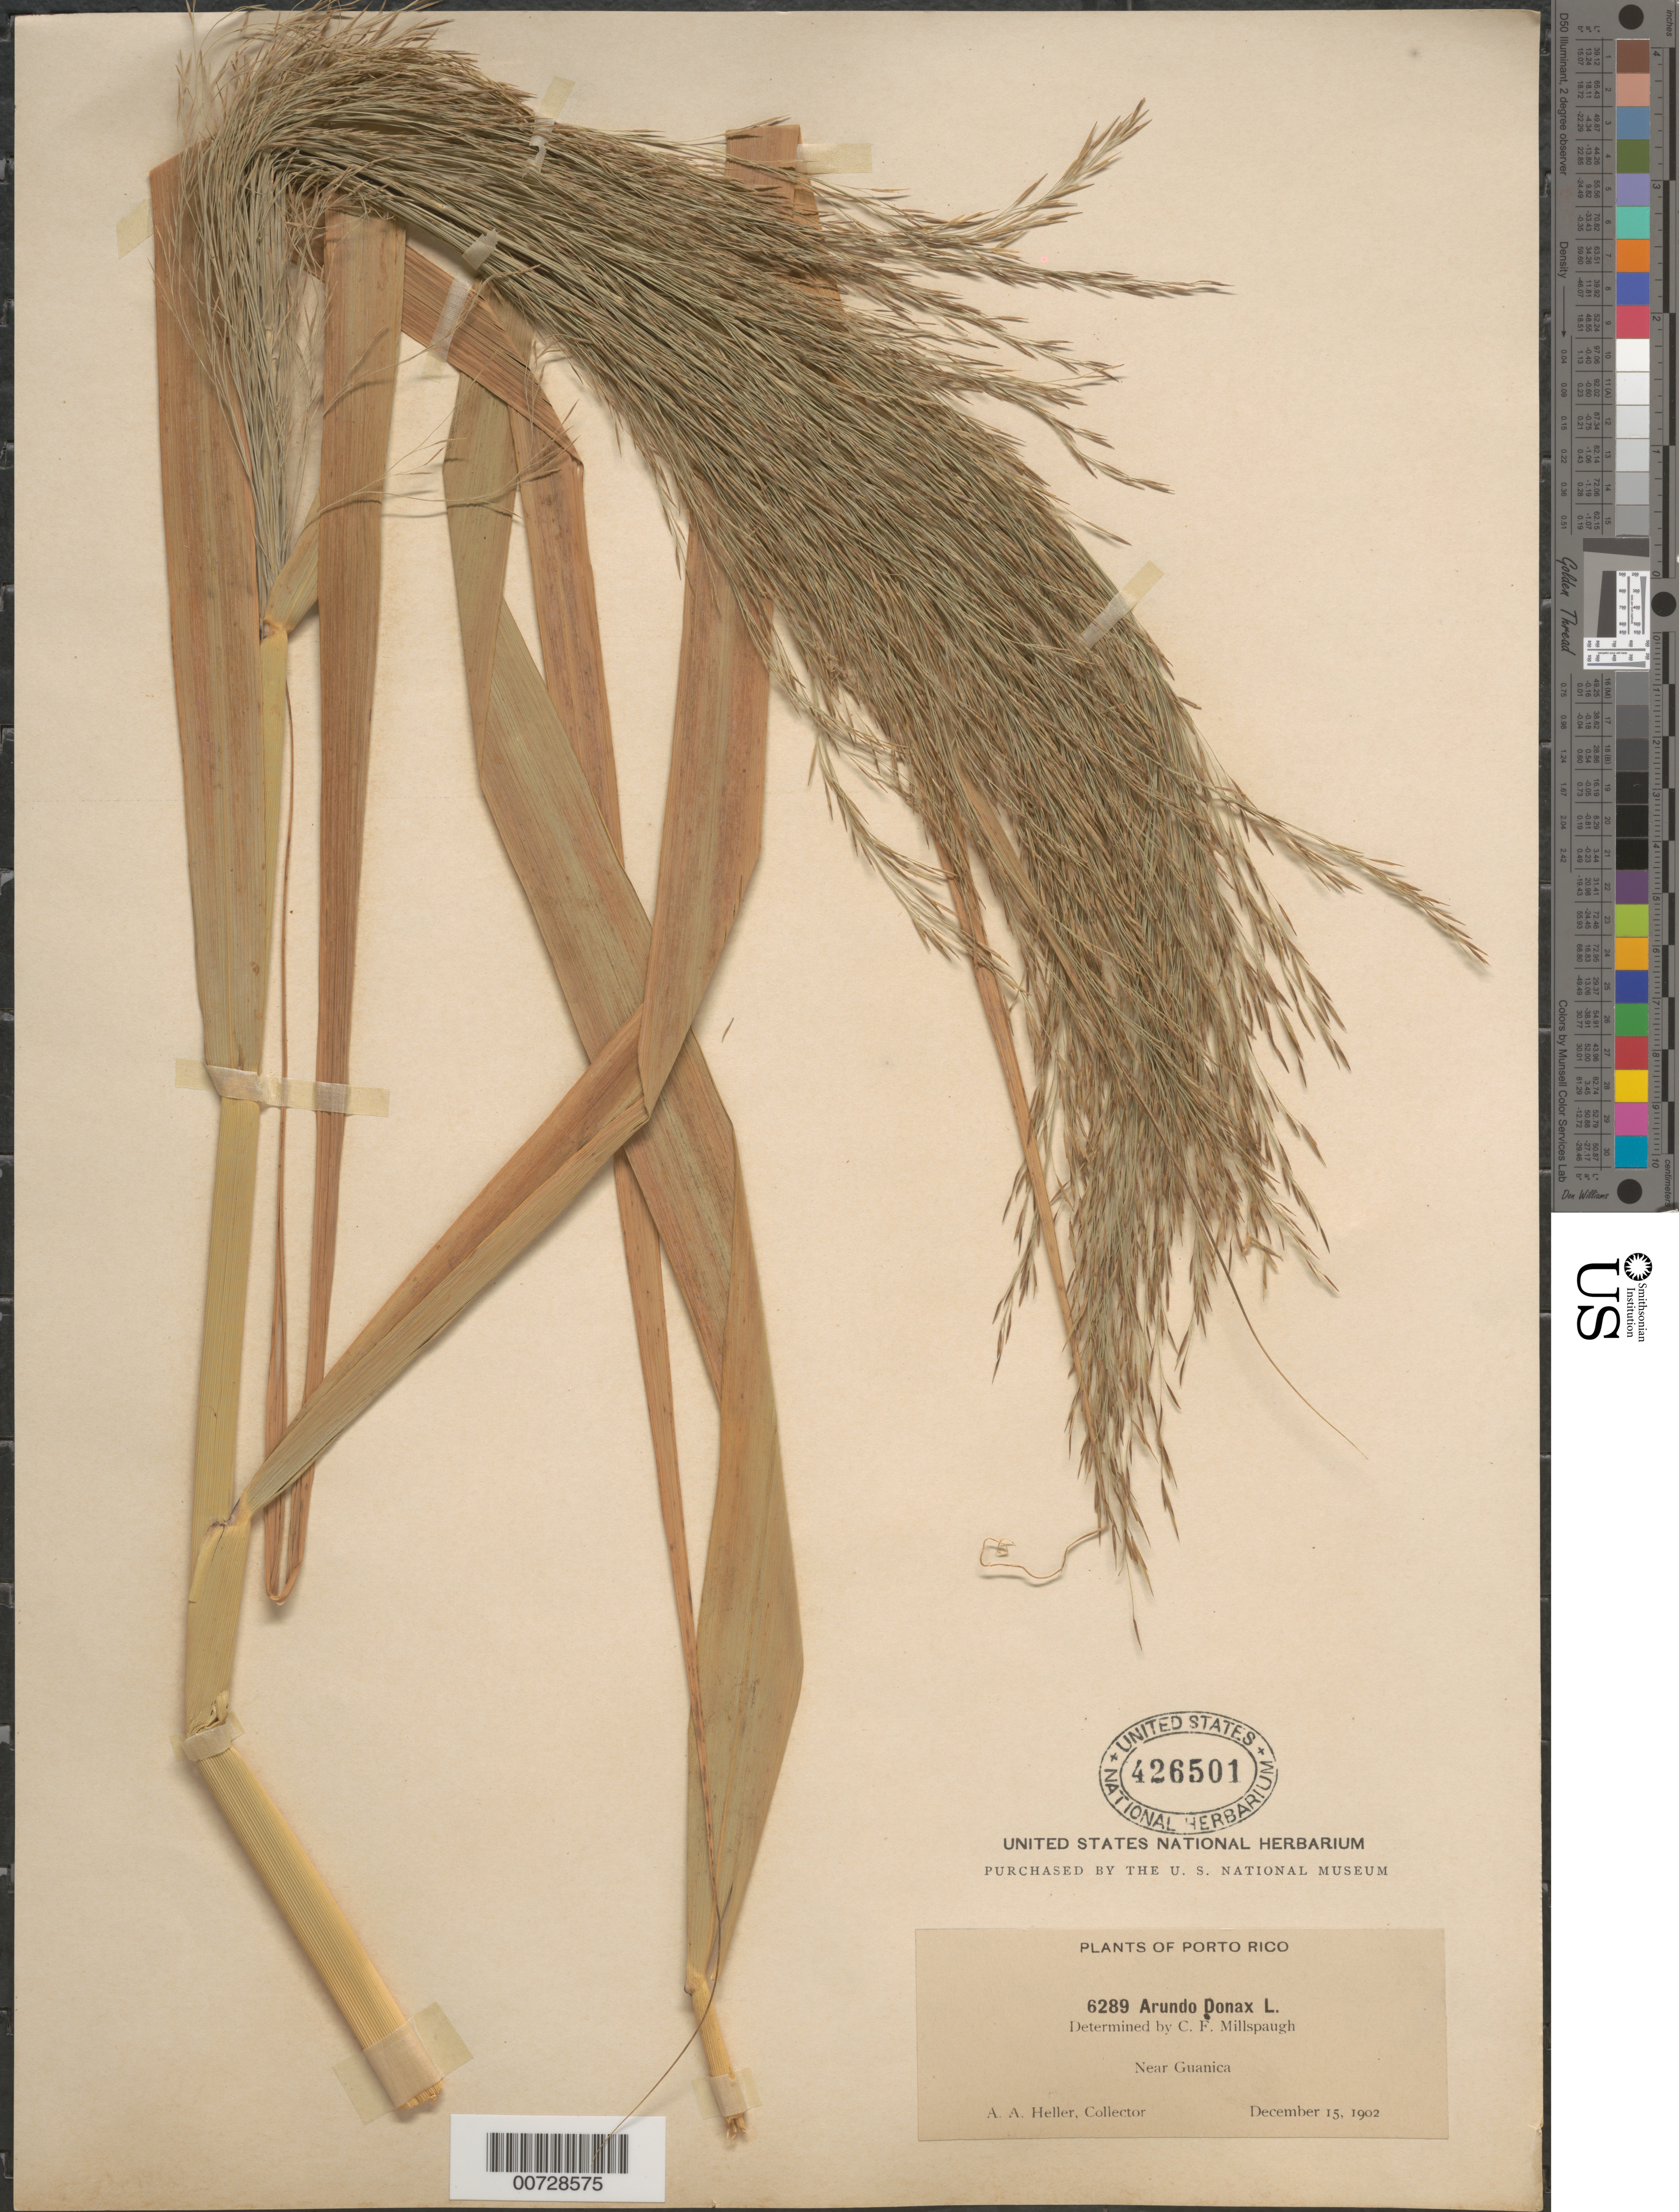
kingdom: Plantae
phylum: Tracheophyta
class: Liliopsida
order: Poales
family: Poaceae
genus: Phragmites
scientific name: Phragmites australis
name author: (Cav.) Trin. ex Steud.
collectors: A. A. Heller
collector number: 6289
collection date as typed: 15 Dec 1902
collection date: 1902-12-15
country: Puerto Rico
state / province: Guánica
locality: Guanica, vic of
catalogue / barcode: US 426501